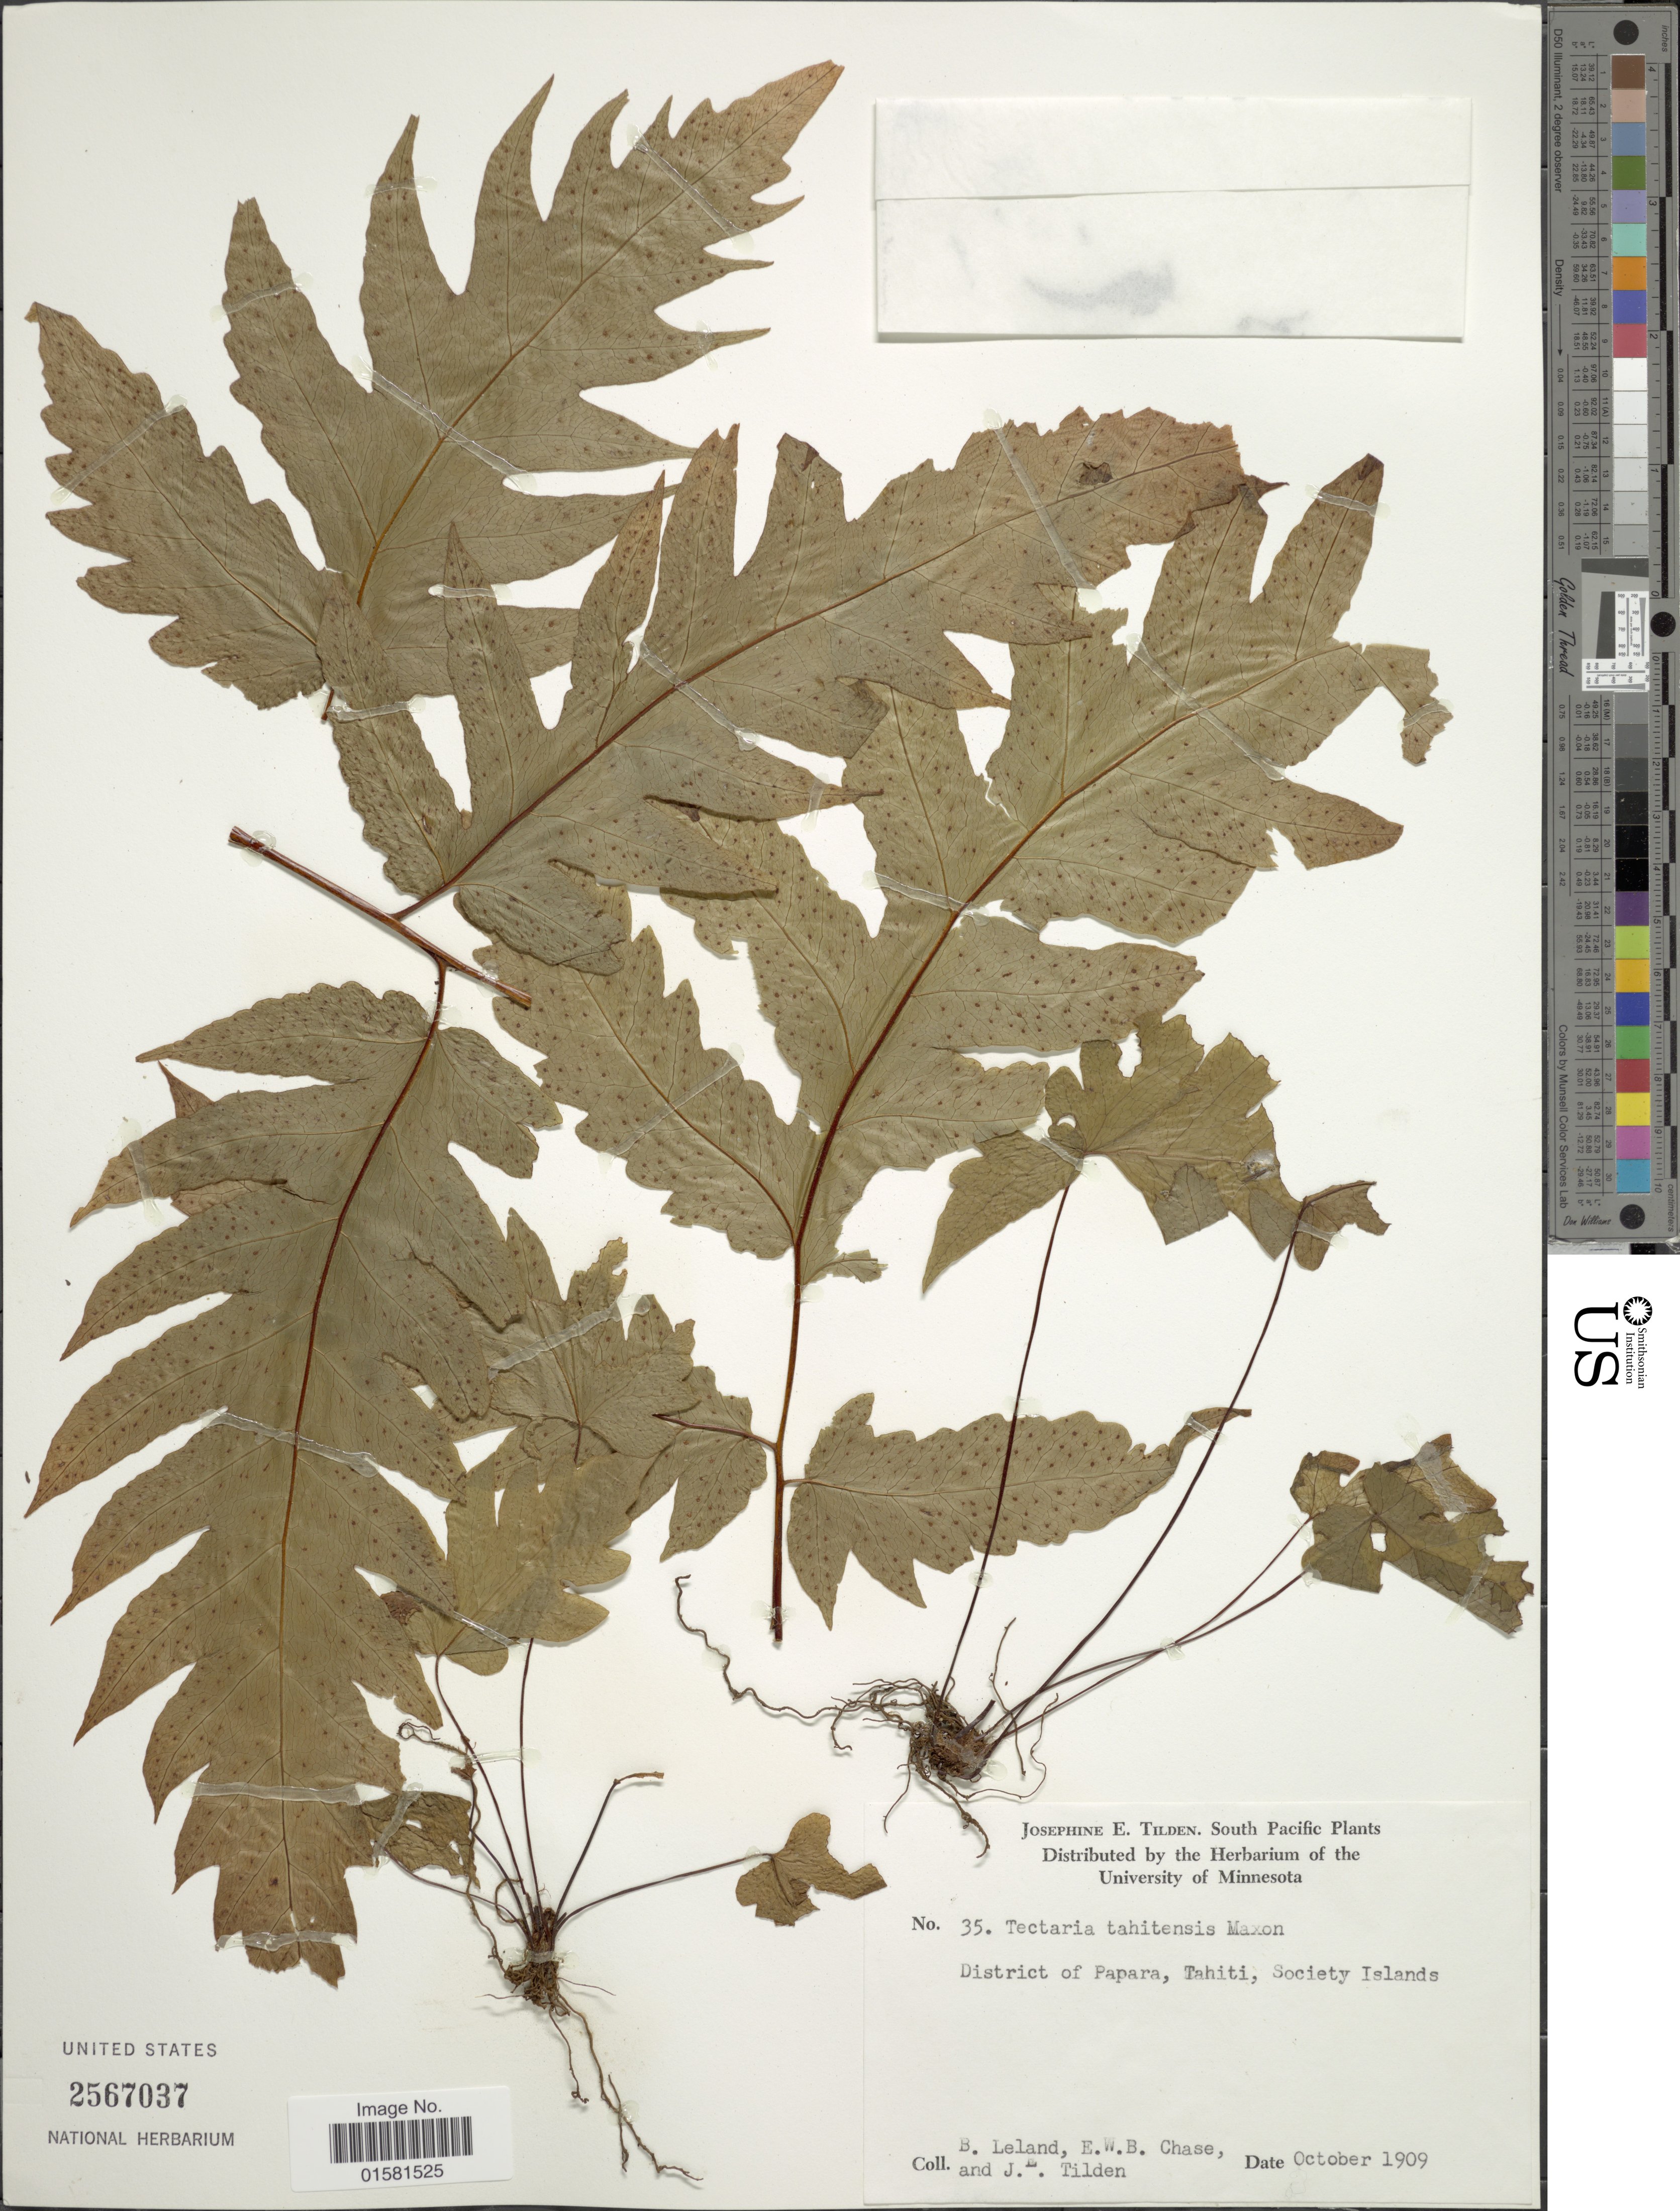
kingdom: Plantae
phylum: Tracheophyta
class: Polypodiopsida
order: Polypodiales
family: Tectariaceae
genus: Tectaria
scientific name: Tectaria tahitensis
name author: Maxon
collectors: B. Leland, E. W. Chase & J. E. Tilden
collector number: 35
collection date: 1909-10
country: French Polynesia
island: Tahiti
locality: District for Papara, Tahiti, Society Islands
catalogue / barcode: US 2567037